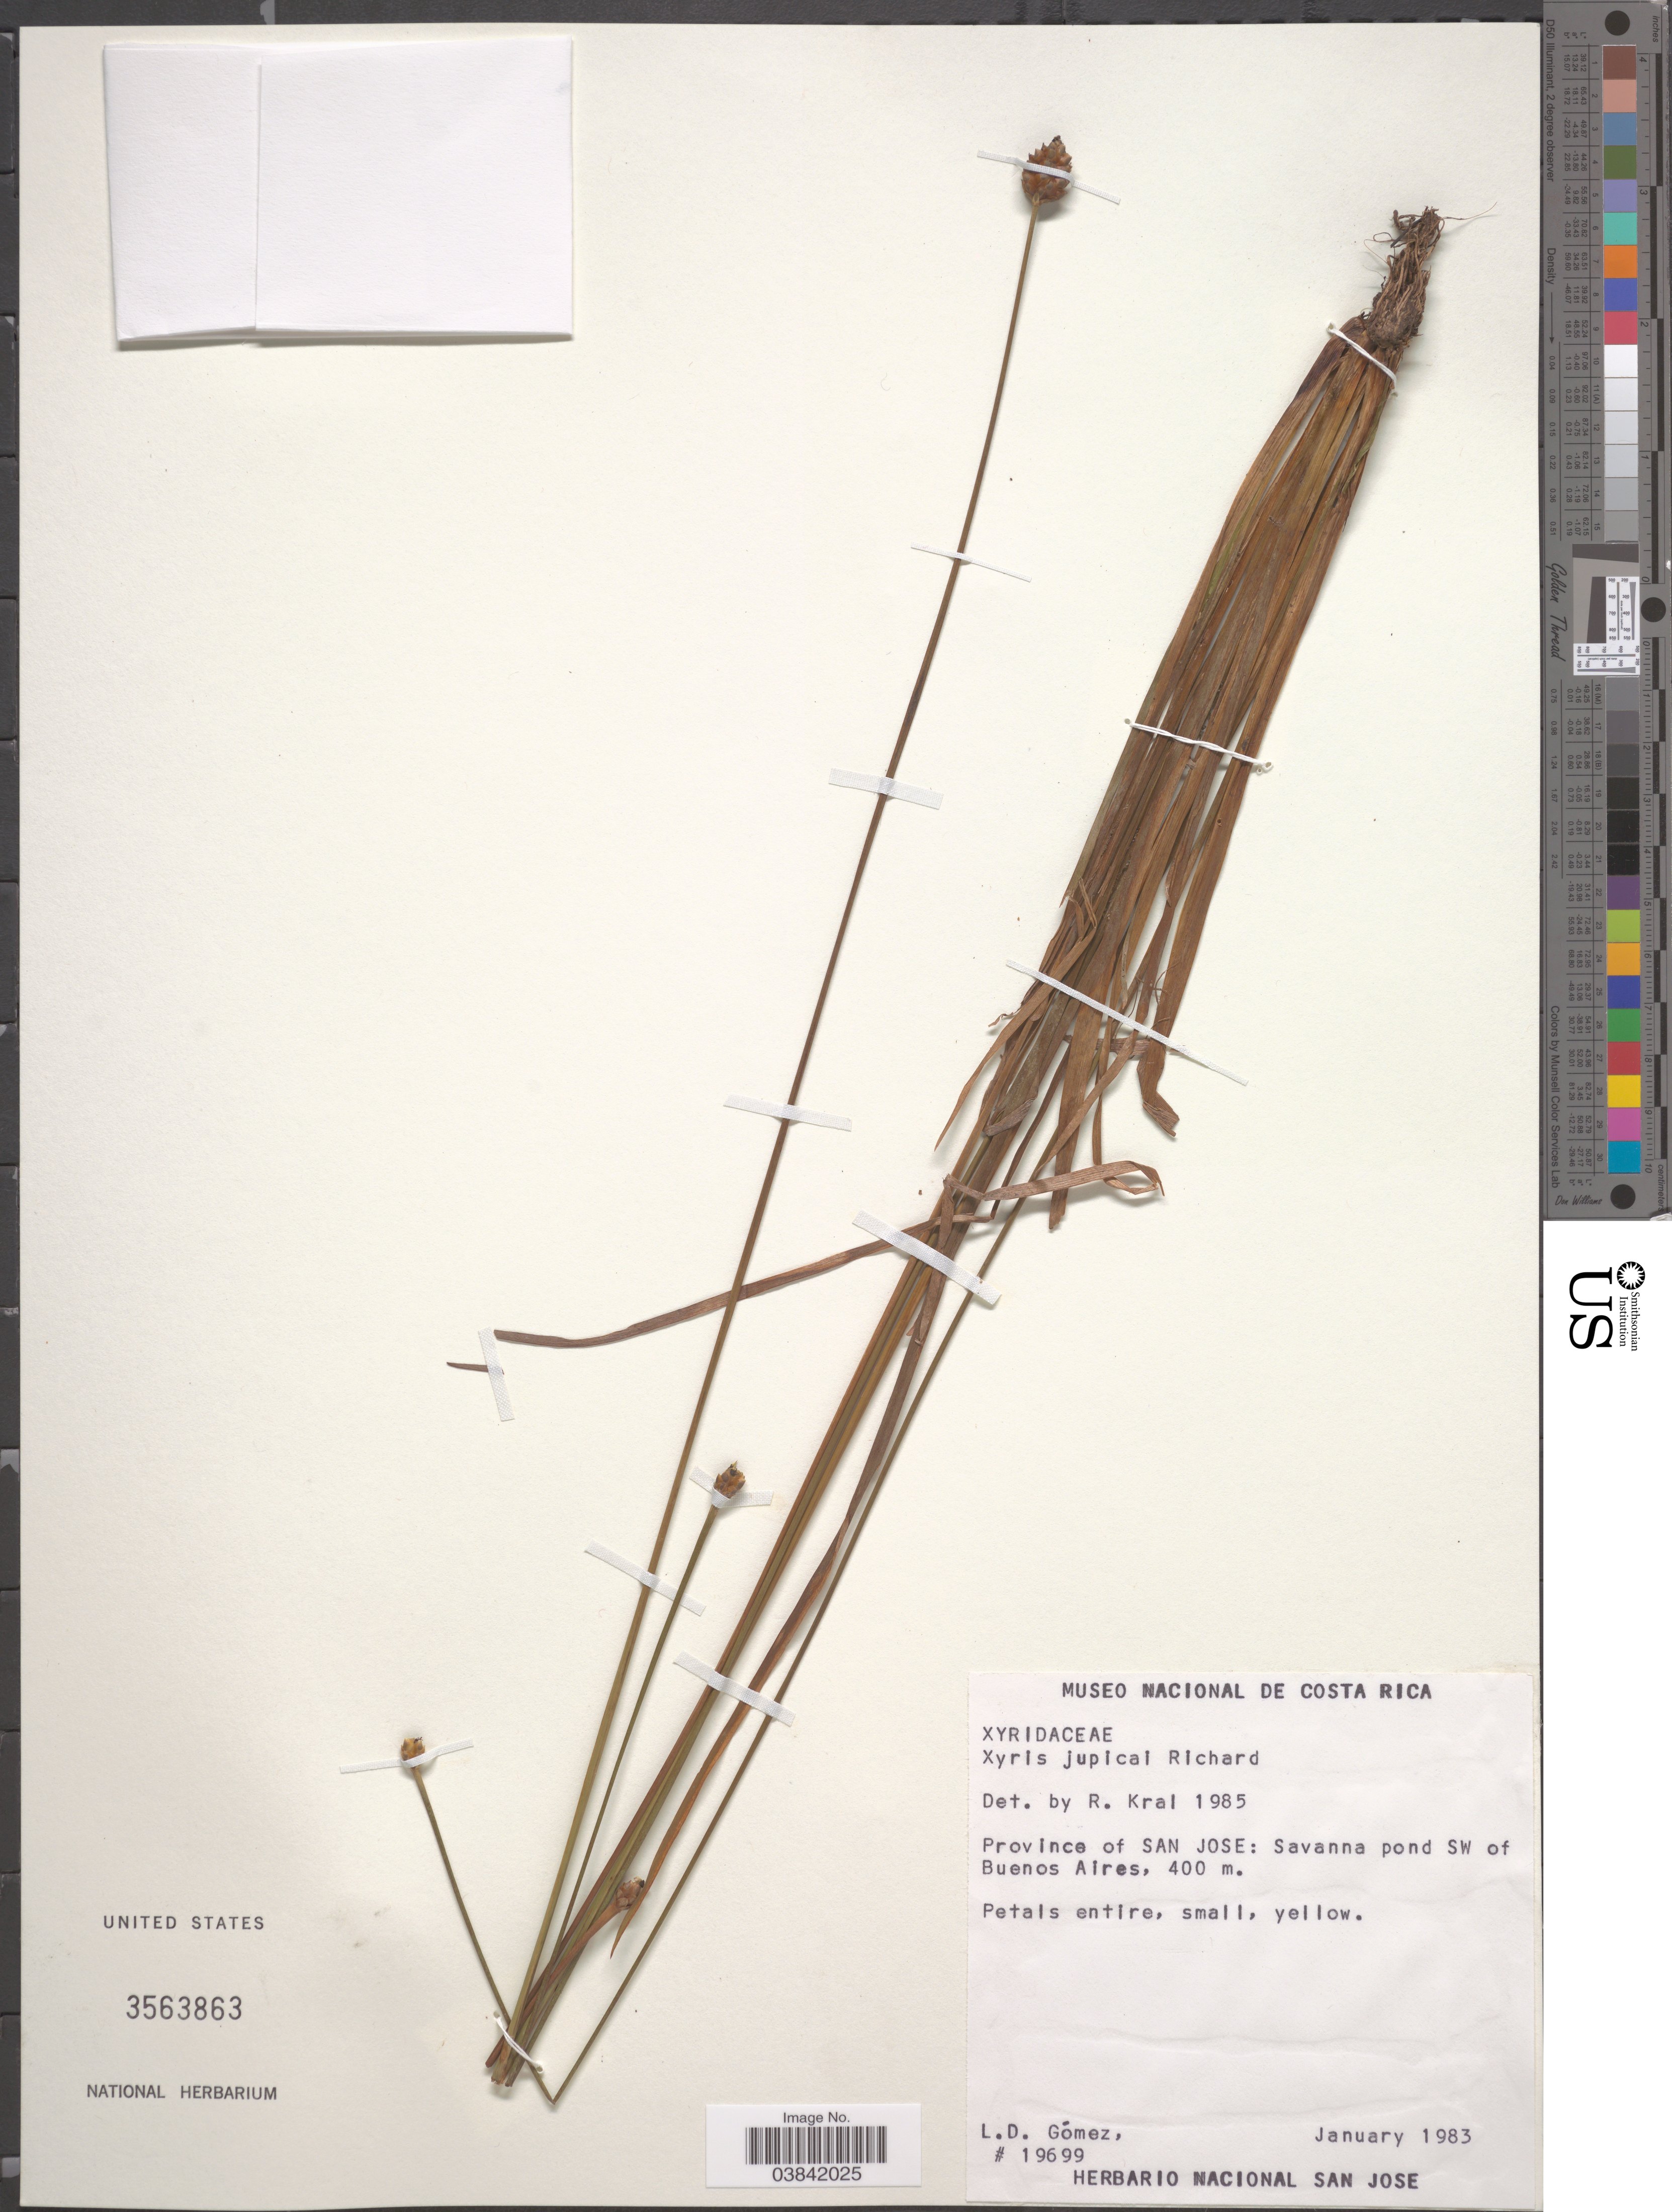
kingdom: Plantae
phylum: Tracheophyta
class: Liliopsida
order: Poales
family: Xyridaceae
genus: Xyris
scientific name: Xyris jupicai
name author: Rich.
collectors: L. D. Gómez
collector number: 19699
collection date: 1983-01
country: Costa Rica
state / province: San José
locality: Savanna pond SW of Buenos Aires.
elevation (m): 400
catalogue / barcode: US 3563863